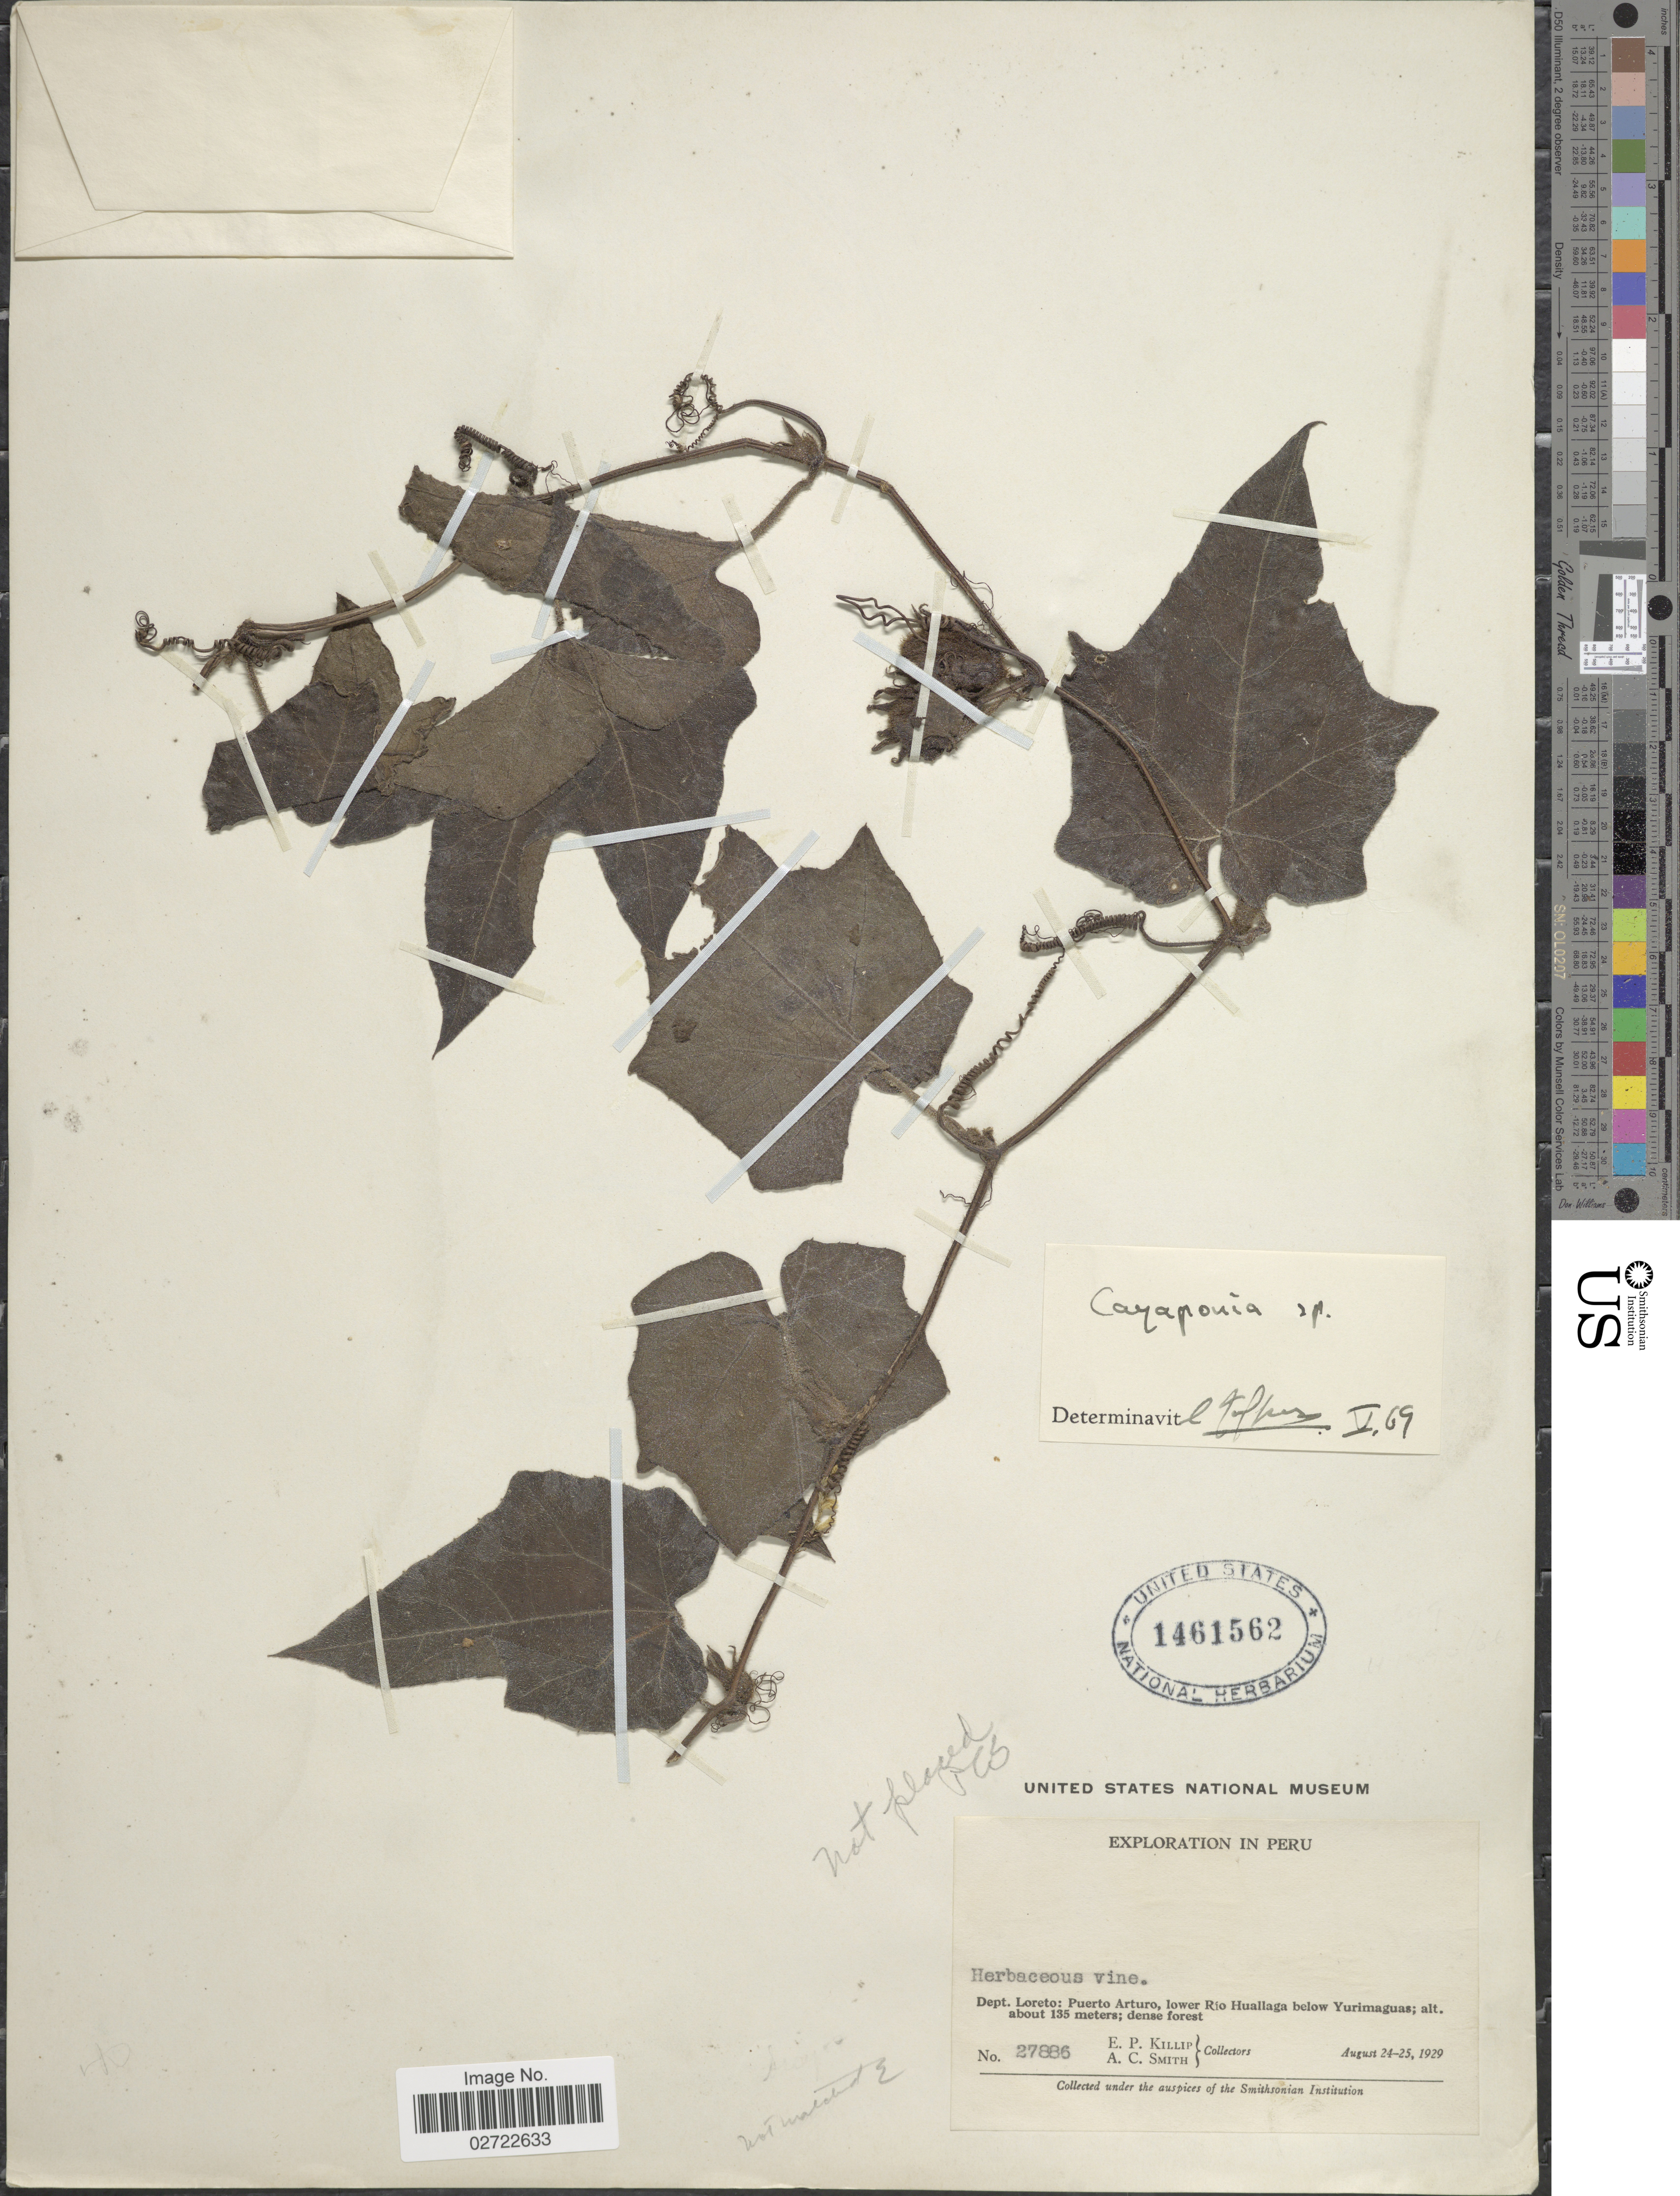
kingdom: Plantae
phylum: Tracheophyta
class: Magnoliopsida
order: Cucurbitales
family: Cucurbitaceae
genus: Cayaponia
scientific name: Cayaponia sp.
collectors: E. P. Killip & A. C. Smith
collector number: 27886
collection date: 1929-08-24/1929-08-25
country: Peru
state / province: Loreto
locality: Dept. Loreto: Puerto Arturo, lower Rio Huallaga below Yurimaguas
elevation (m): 135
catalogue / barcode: US 1461562